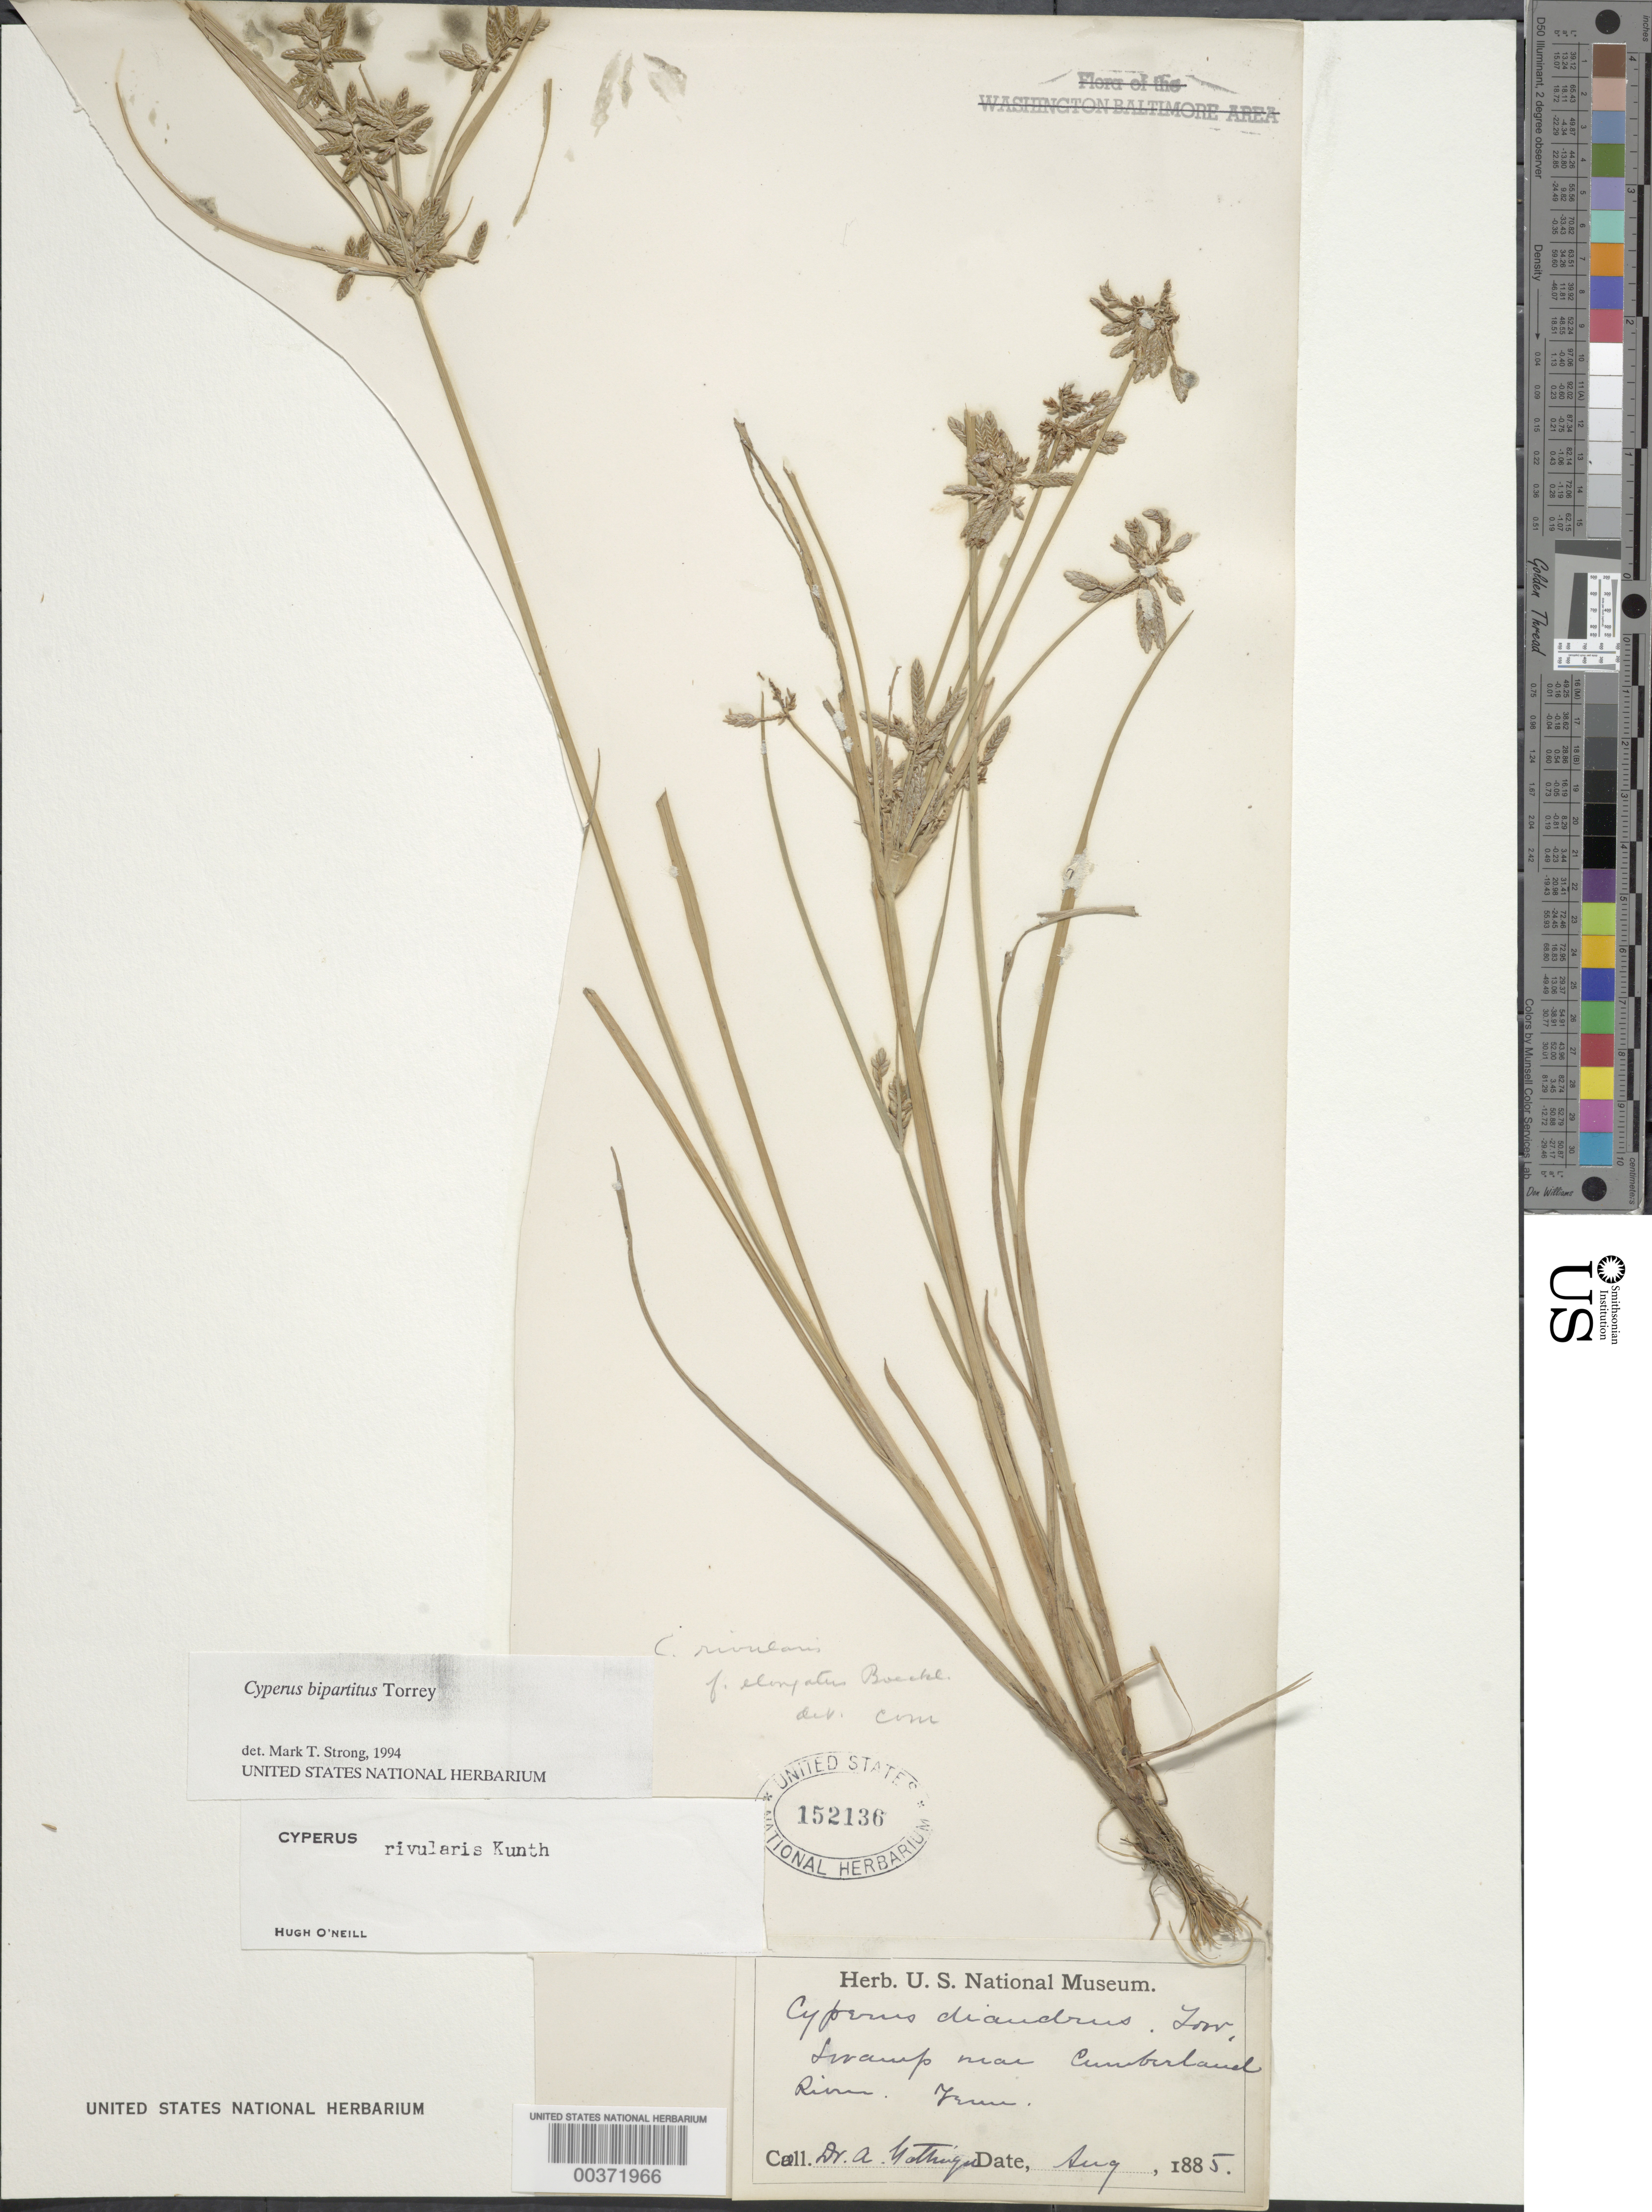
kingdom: Plantae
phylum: Tracheophyta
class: Liliopsida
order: Poales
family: Cyperaceae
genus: Cyperus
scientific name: Cyperus bipartitus Torr.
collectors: A. Nothinger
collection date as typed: Aug 1885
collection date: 1885-08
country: United States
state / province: Tennessee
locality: Near cumberland river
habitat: Swamp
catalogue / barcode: US 152136